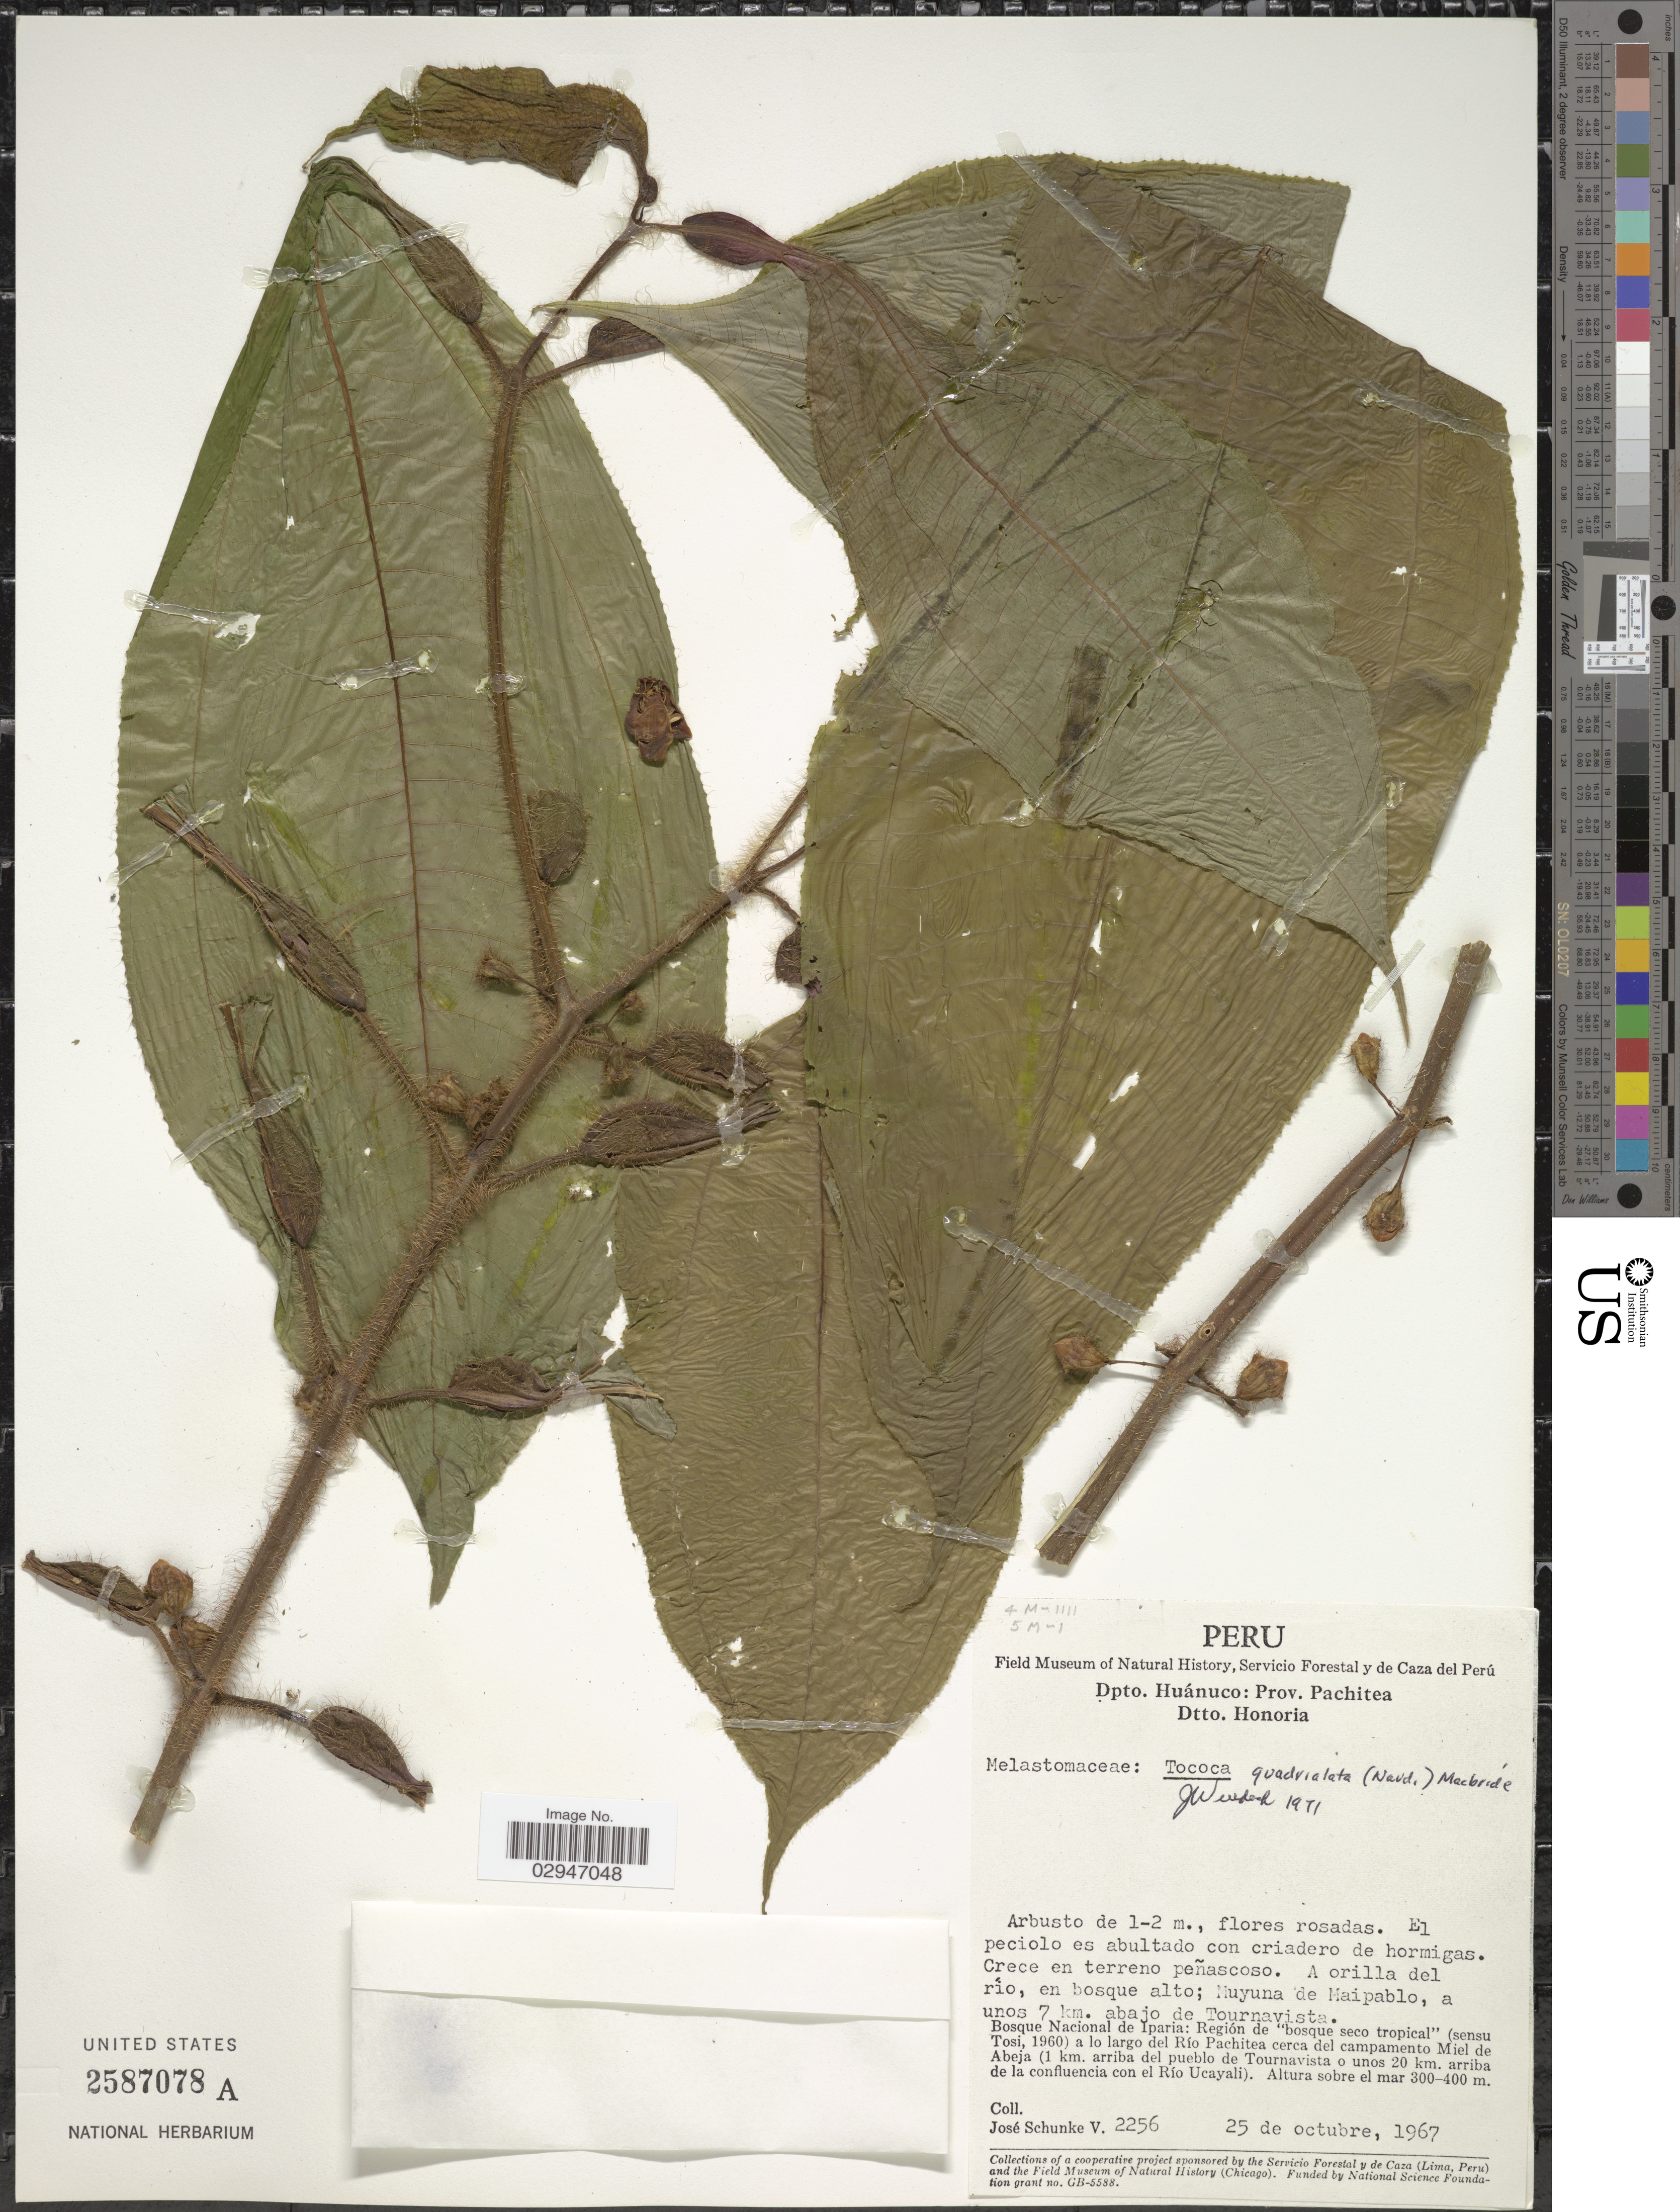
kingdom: Plantae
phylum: Tracheophyta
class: Magnoliopsida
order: Myrtales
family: Melastomataceae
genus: Tococa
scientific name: Tococa quadrialata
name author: (Naudin) J.F. Macbr.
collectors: J. Schunke Vigo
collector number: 2256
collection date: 1967-10-25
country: Peru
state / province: Huánuco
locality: Dpto. Huánuco: Prov. Pachitea Dtto. Honoria. A orilla del río, en bosque alto; Muyuna de Maipablo, a unos 7 km. abajo de Tournavista. Bosque Nacional de Iparia: Región de "bosque seco tropical" (sensu Tosi, 1960) a lo largo del Río Pachitea cerca del campamento Miel de Abeja (1 km. arriba del pueblo de Tournavista o unos 20 km. arriba de la confluencia con el Río Ucayali).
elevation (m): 300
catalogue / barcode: US 2587078A